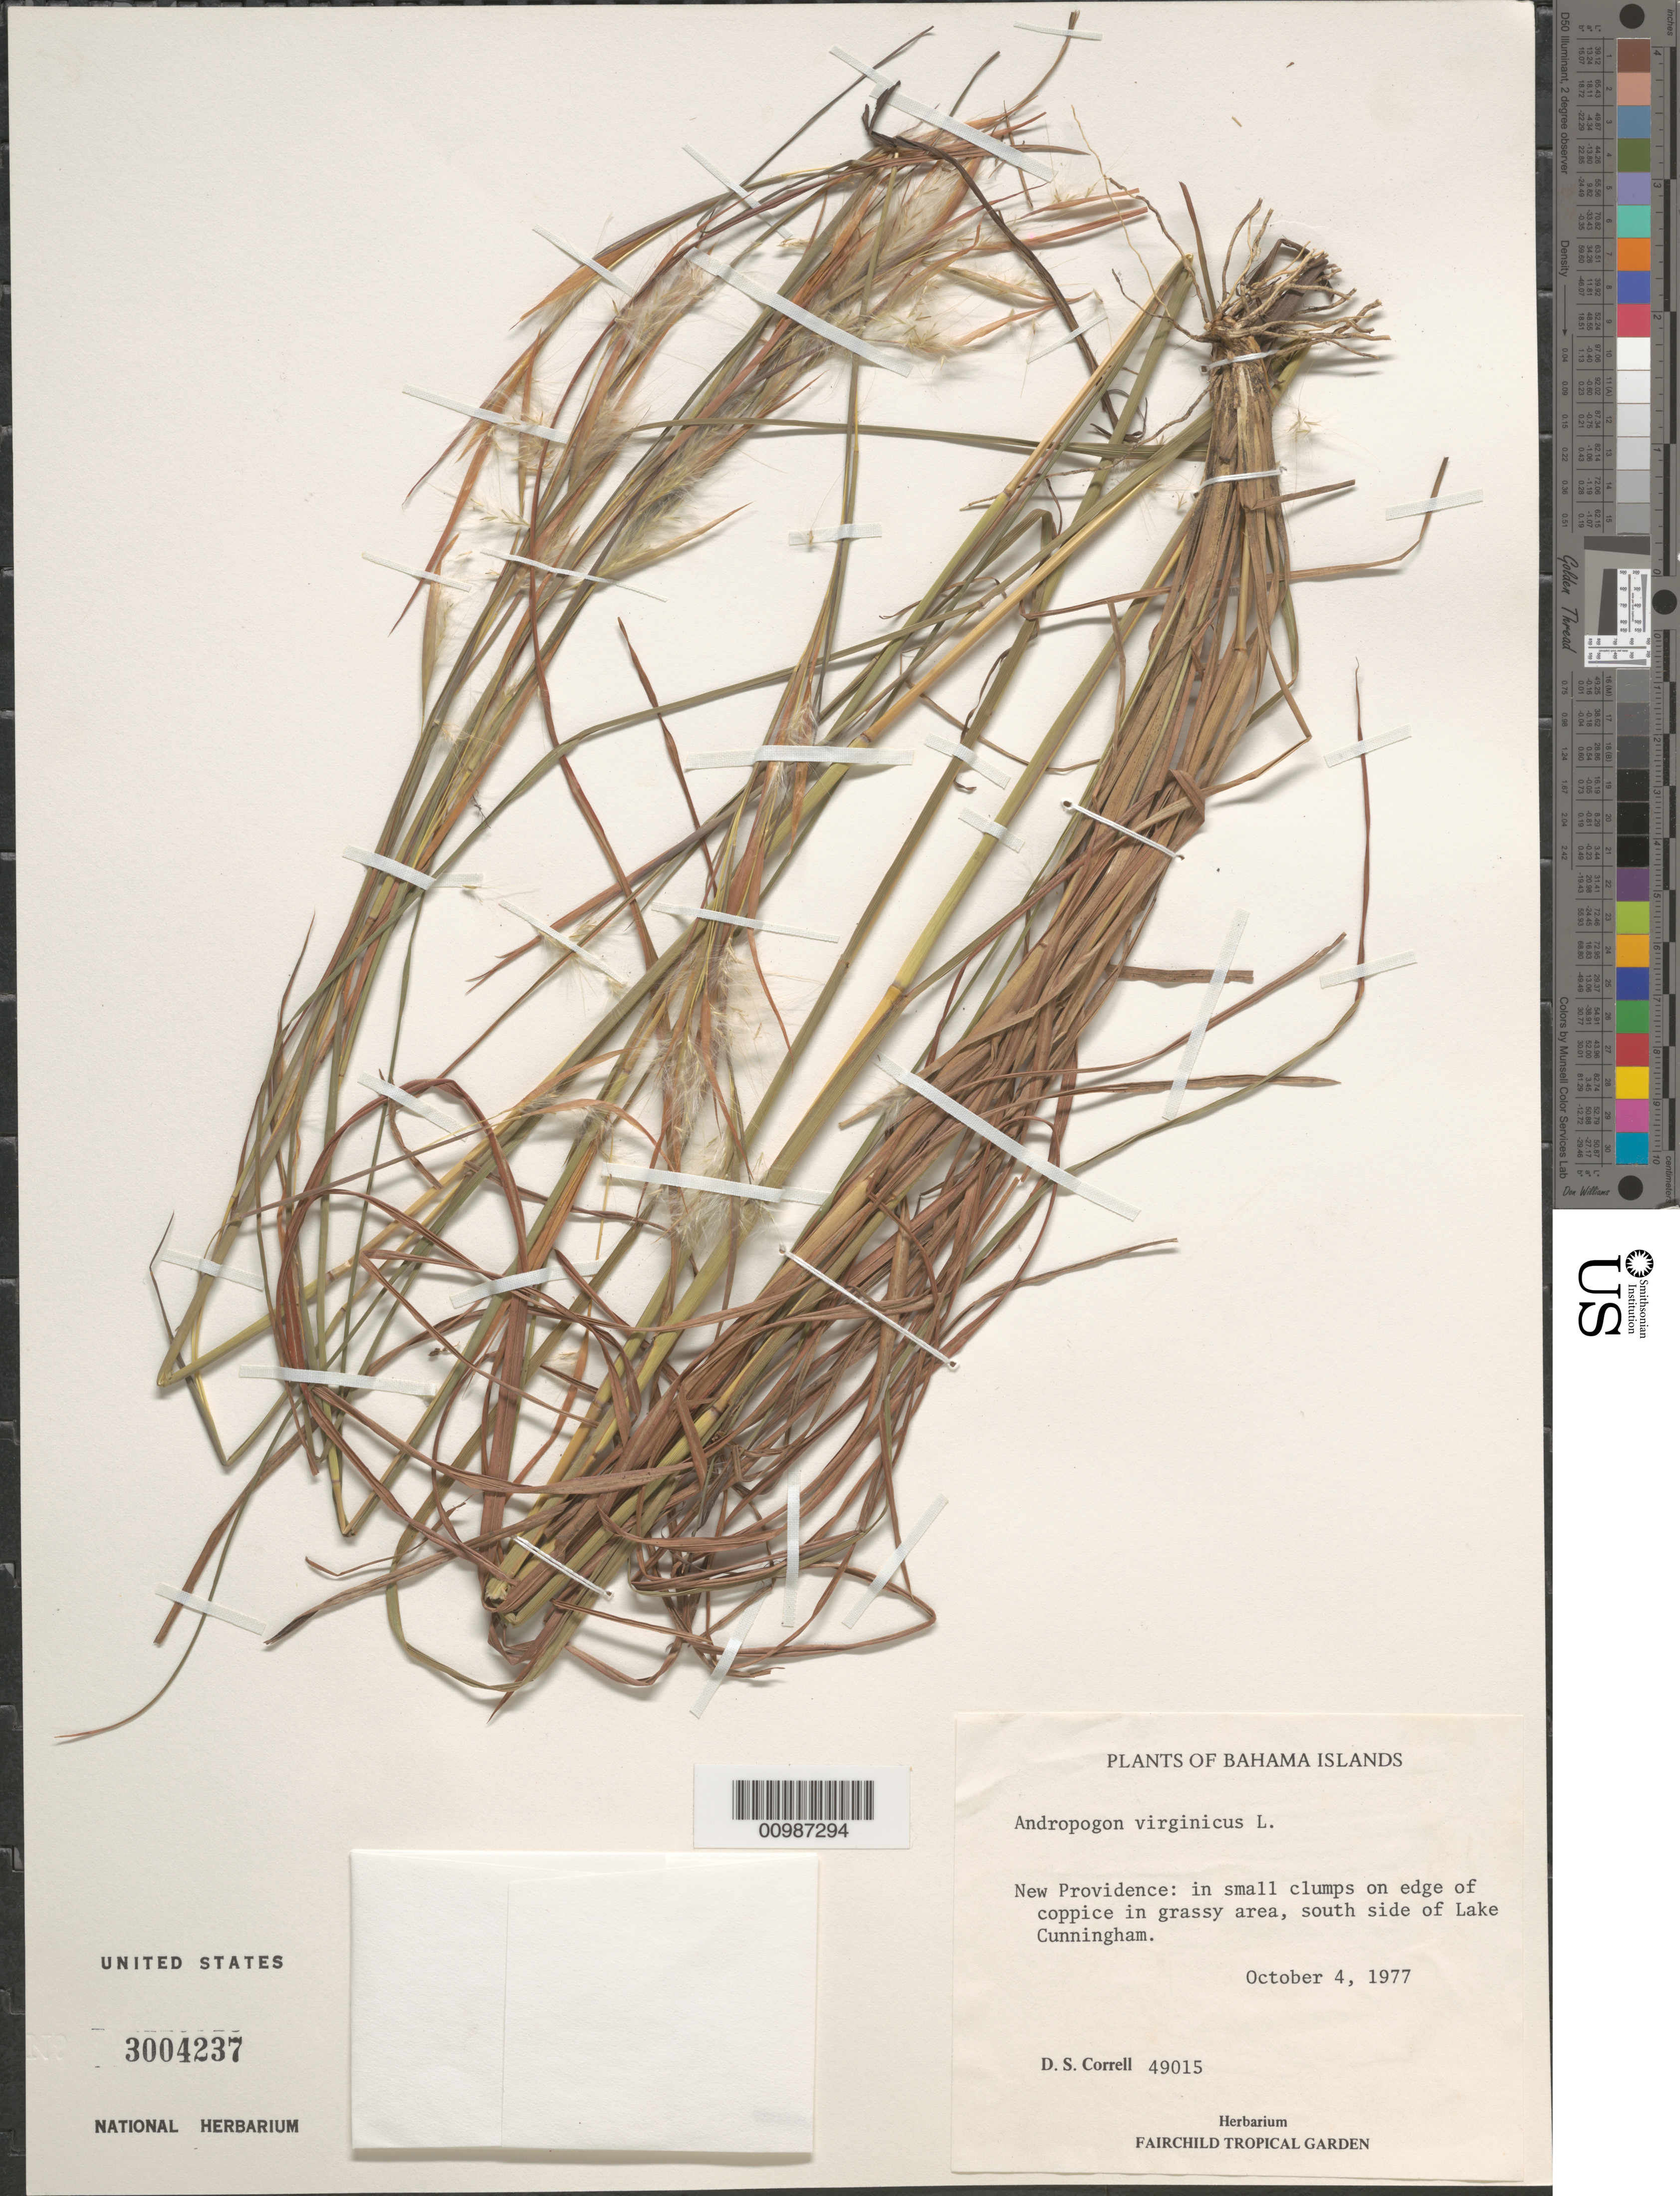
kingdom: Plantae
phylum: Tracheophyta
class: Liliopsida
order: Poales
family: Poaceae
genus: Andropogon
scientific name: Andropogon virginicus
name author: L.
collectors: D. S. Correll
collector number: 49015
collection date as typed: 04 Oct 1977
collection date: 1977-10-04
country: Bahamas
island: New Providence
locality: South Side of Lake Cunningham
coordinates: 0 N, 0 E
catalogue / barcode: US 3004237